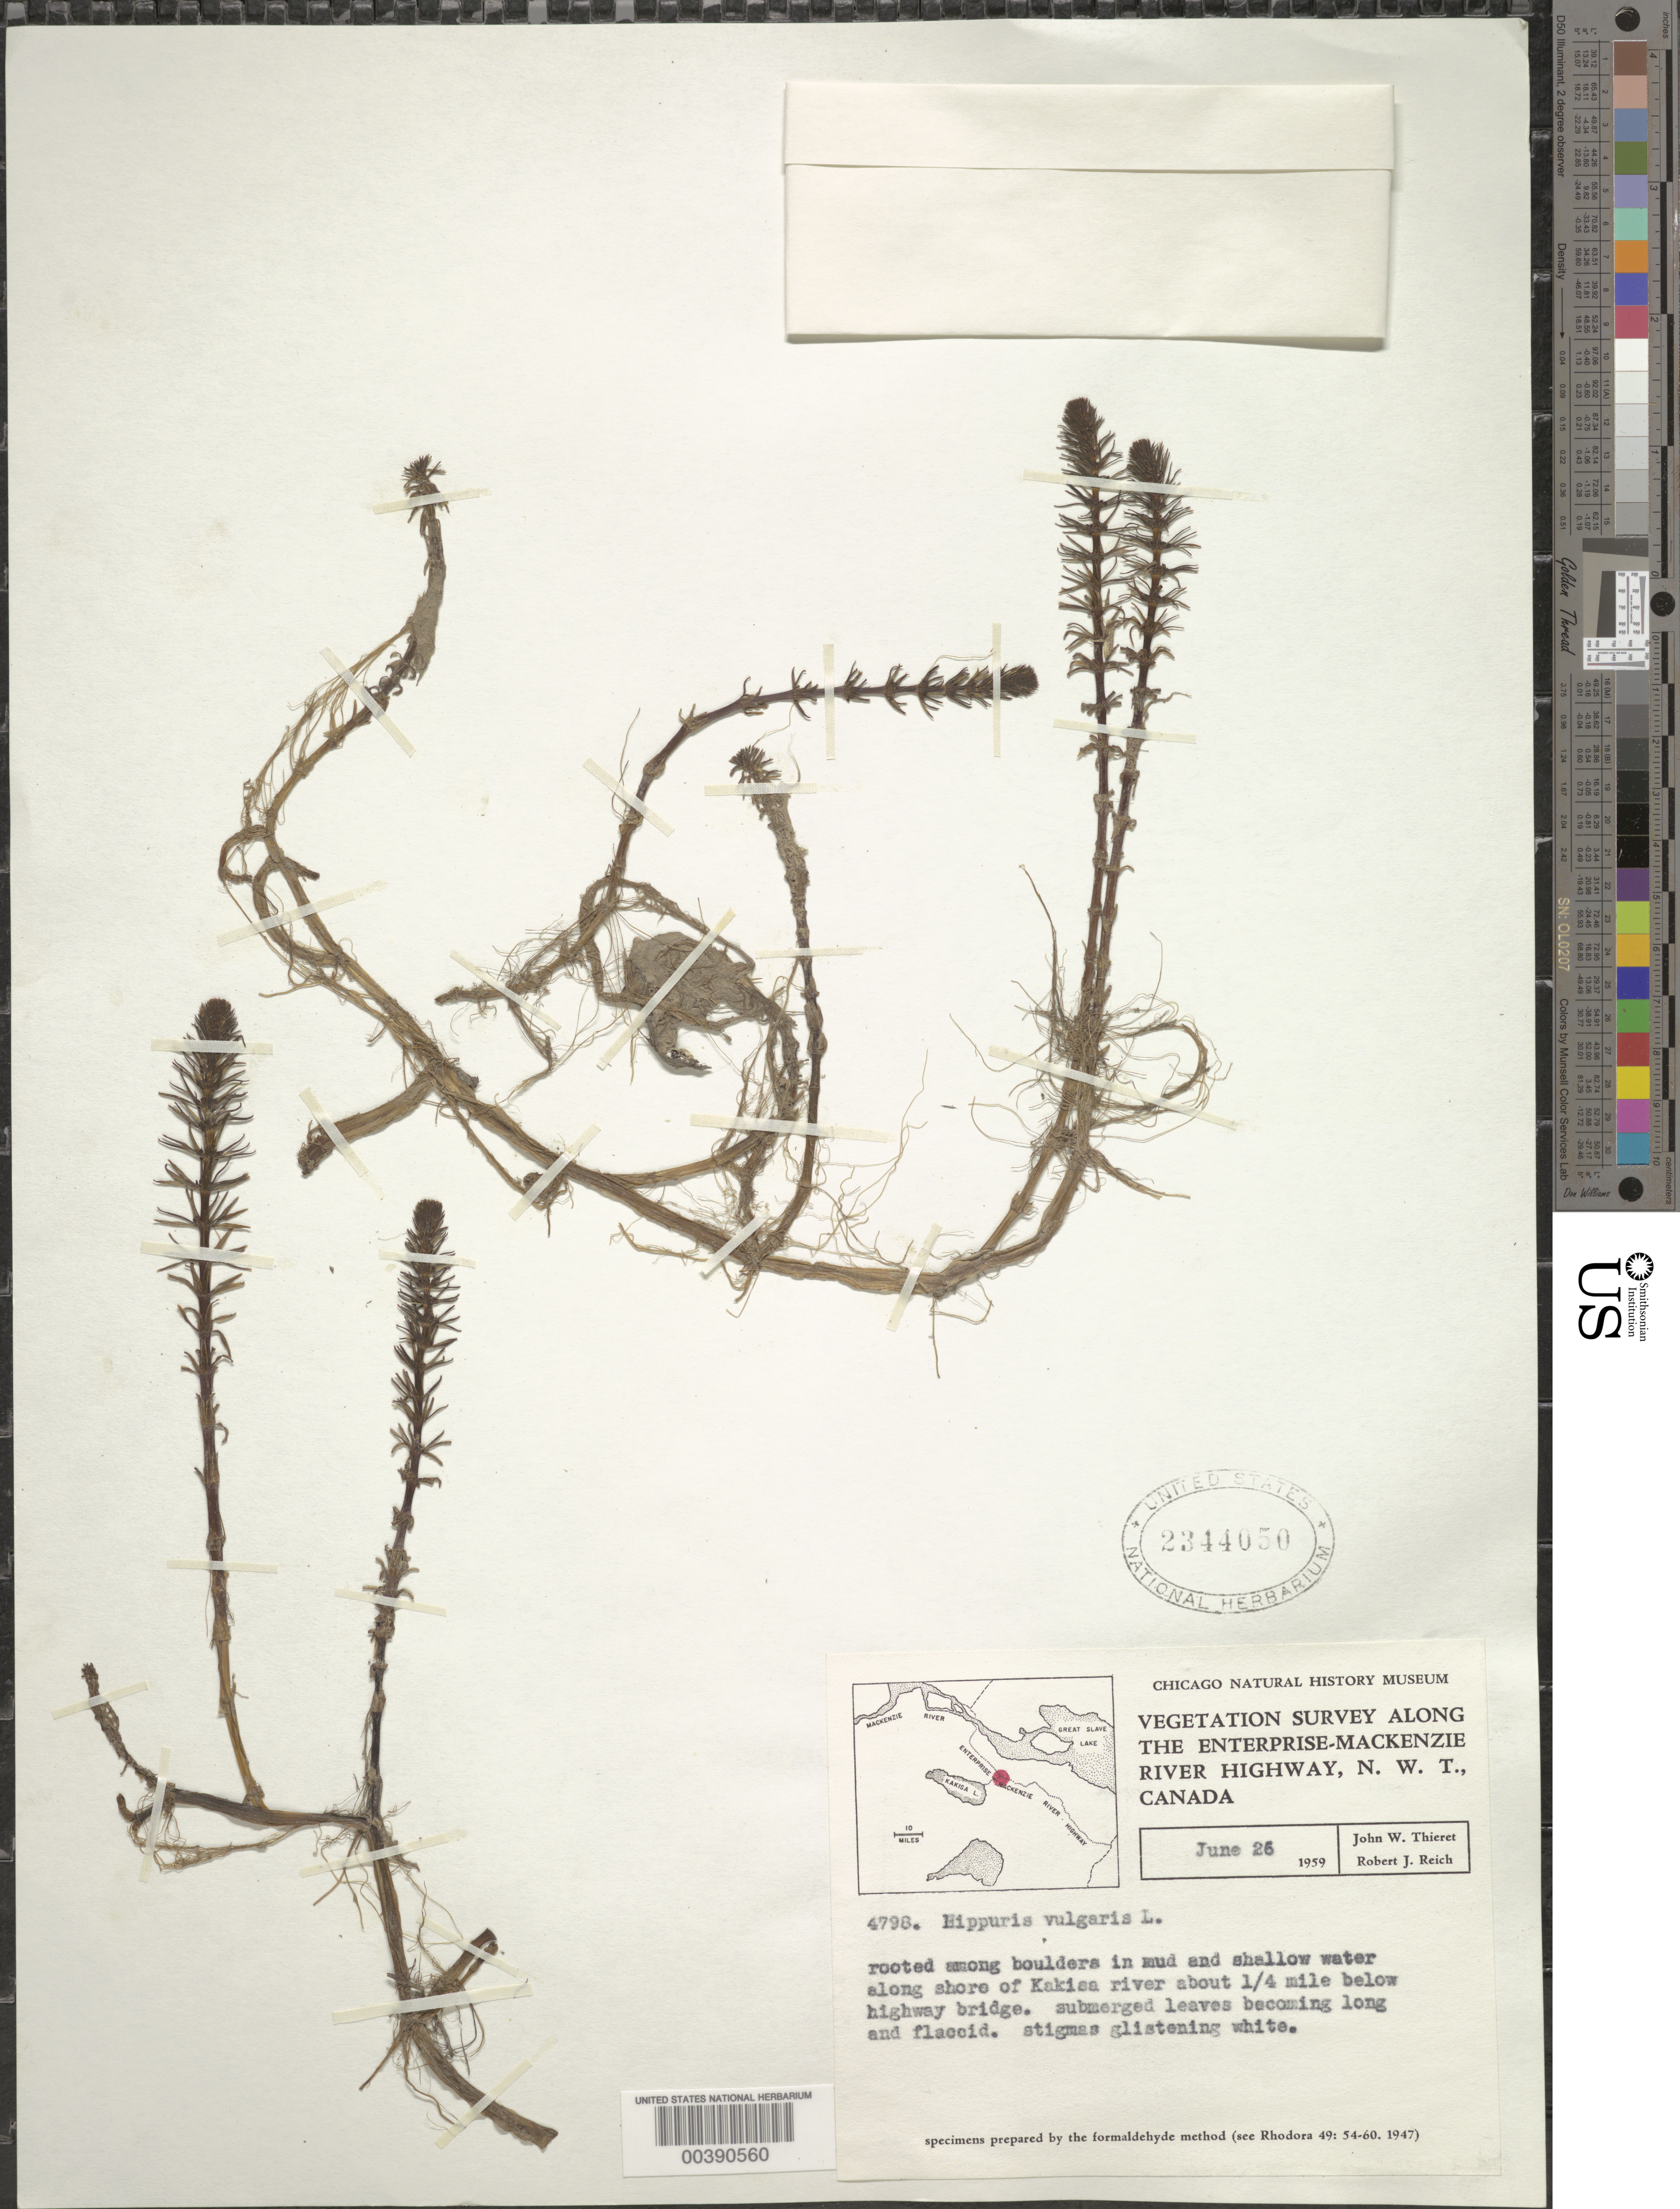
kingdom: Plantae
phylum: Tracheophyta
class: Magnoliopsida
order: Lamiales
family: Plantaginaceae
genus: Hippuris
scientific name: Hippuris vulgaris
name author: L.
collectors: J. W. Thieret & R. Reich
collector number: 4798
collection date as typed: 25 Jun 1959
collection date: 1959-06-25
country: Canada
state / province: Northwest Territories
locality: Mackenzie dist., kakisa river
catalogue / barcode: US 2344050